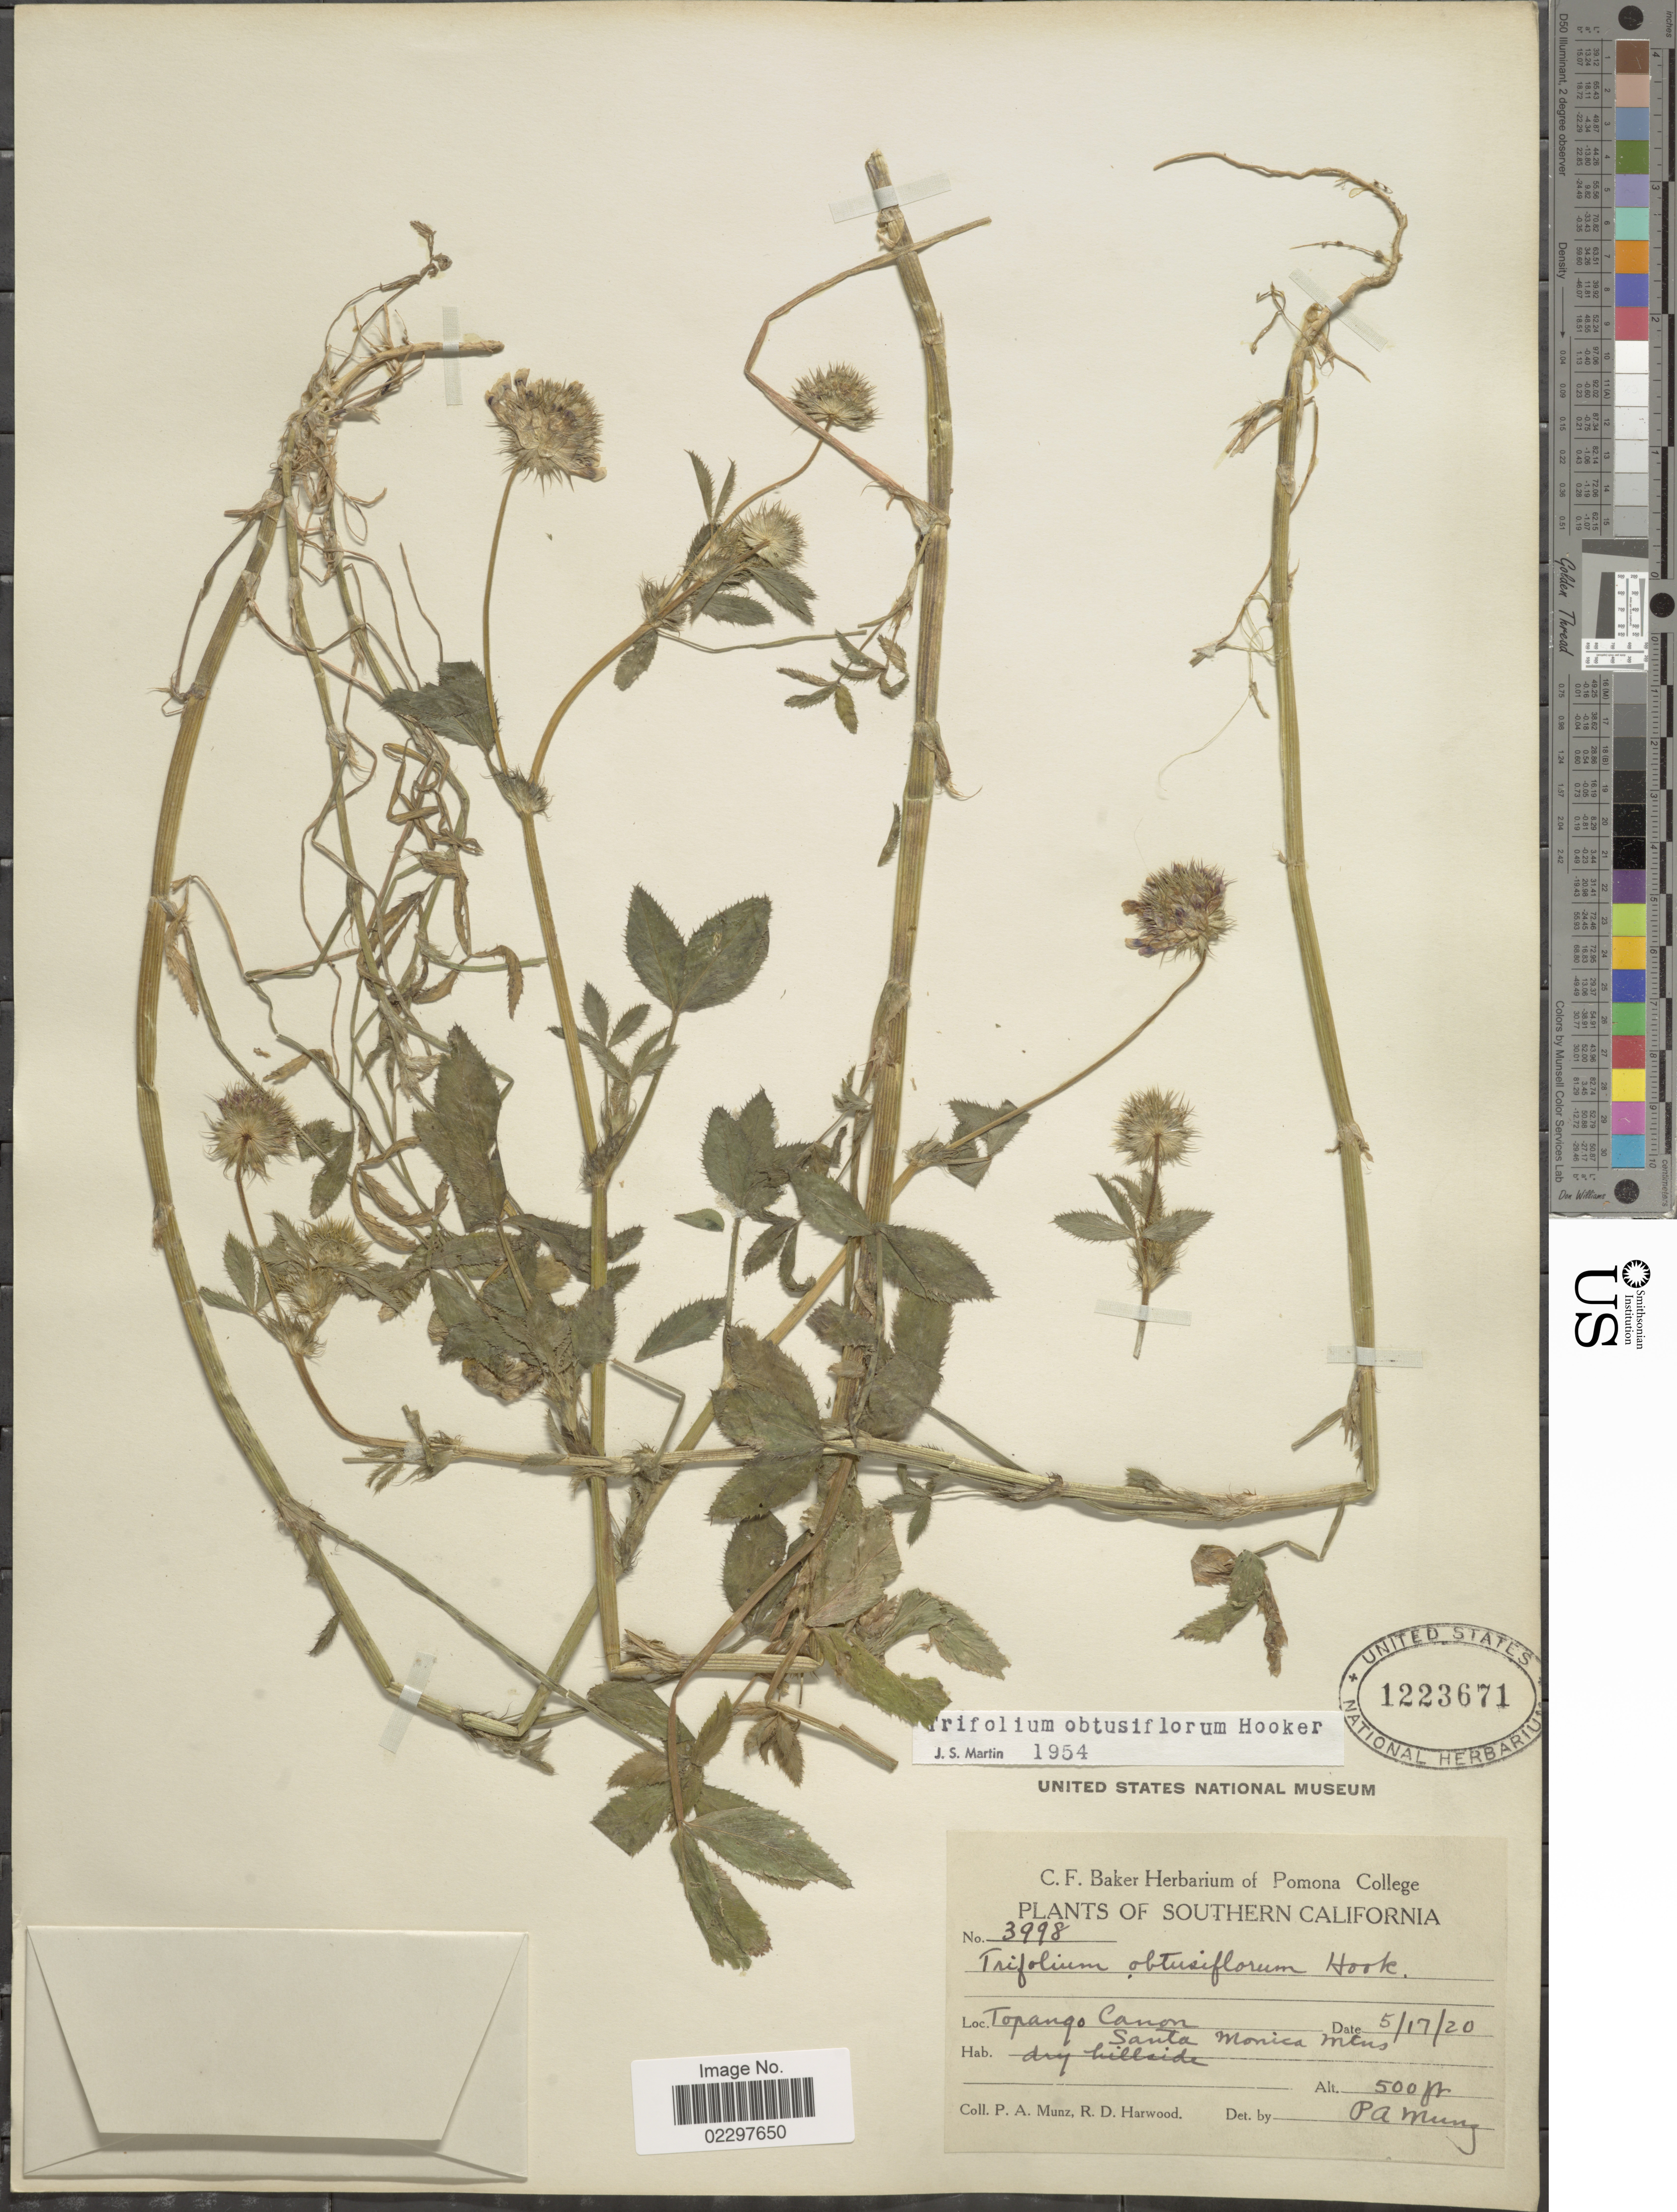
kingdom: Plantae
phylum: Tracheophyta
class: Magnoliopsida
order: Fabales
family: Fabaceae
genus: Trifolium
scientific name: Trifolium obtusiflorum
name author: Hook.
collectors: P. A. Munz & R. Harwood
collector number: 3998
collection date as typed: Transcribed d/m/y: 17/5/20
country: United States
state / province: California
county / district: Los Angeles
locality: Southern California, Topango Canon, Santa Monica Mtns, dry hillside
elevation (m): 152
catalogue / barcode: US 1223671